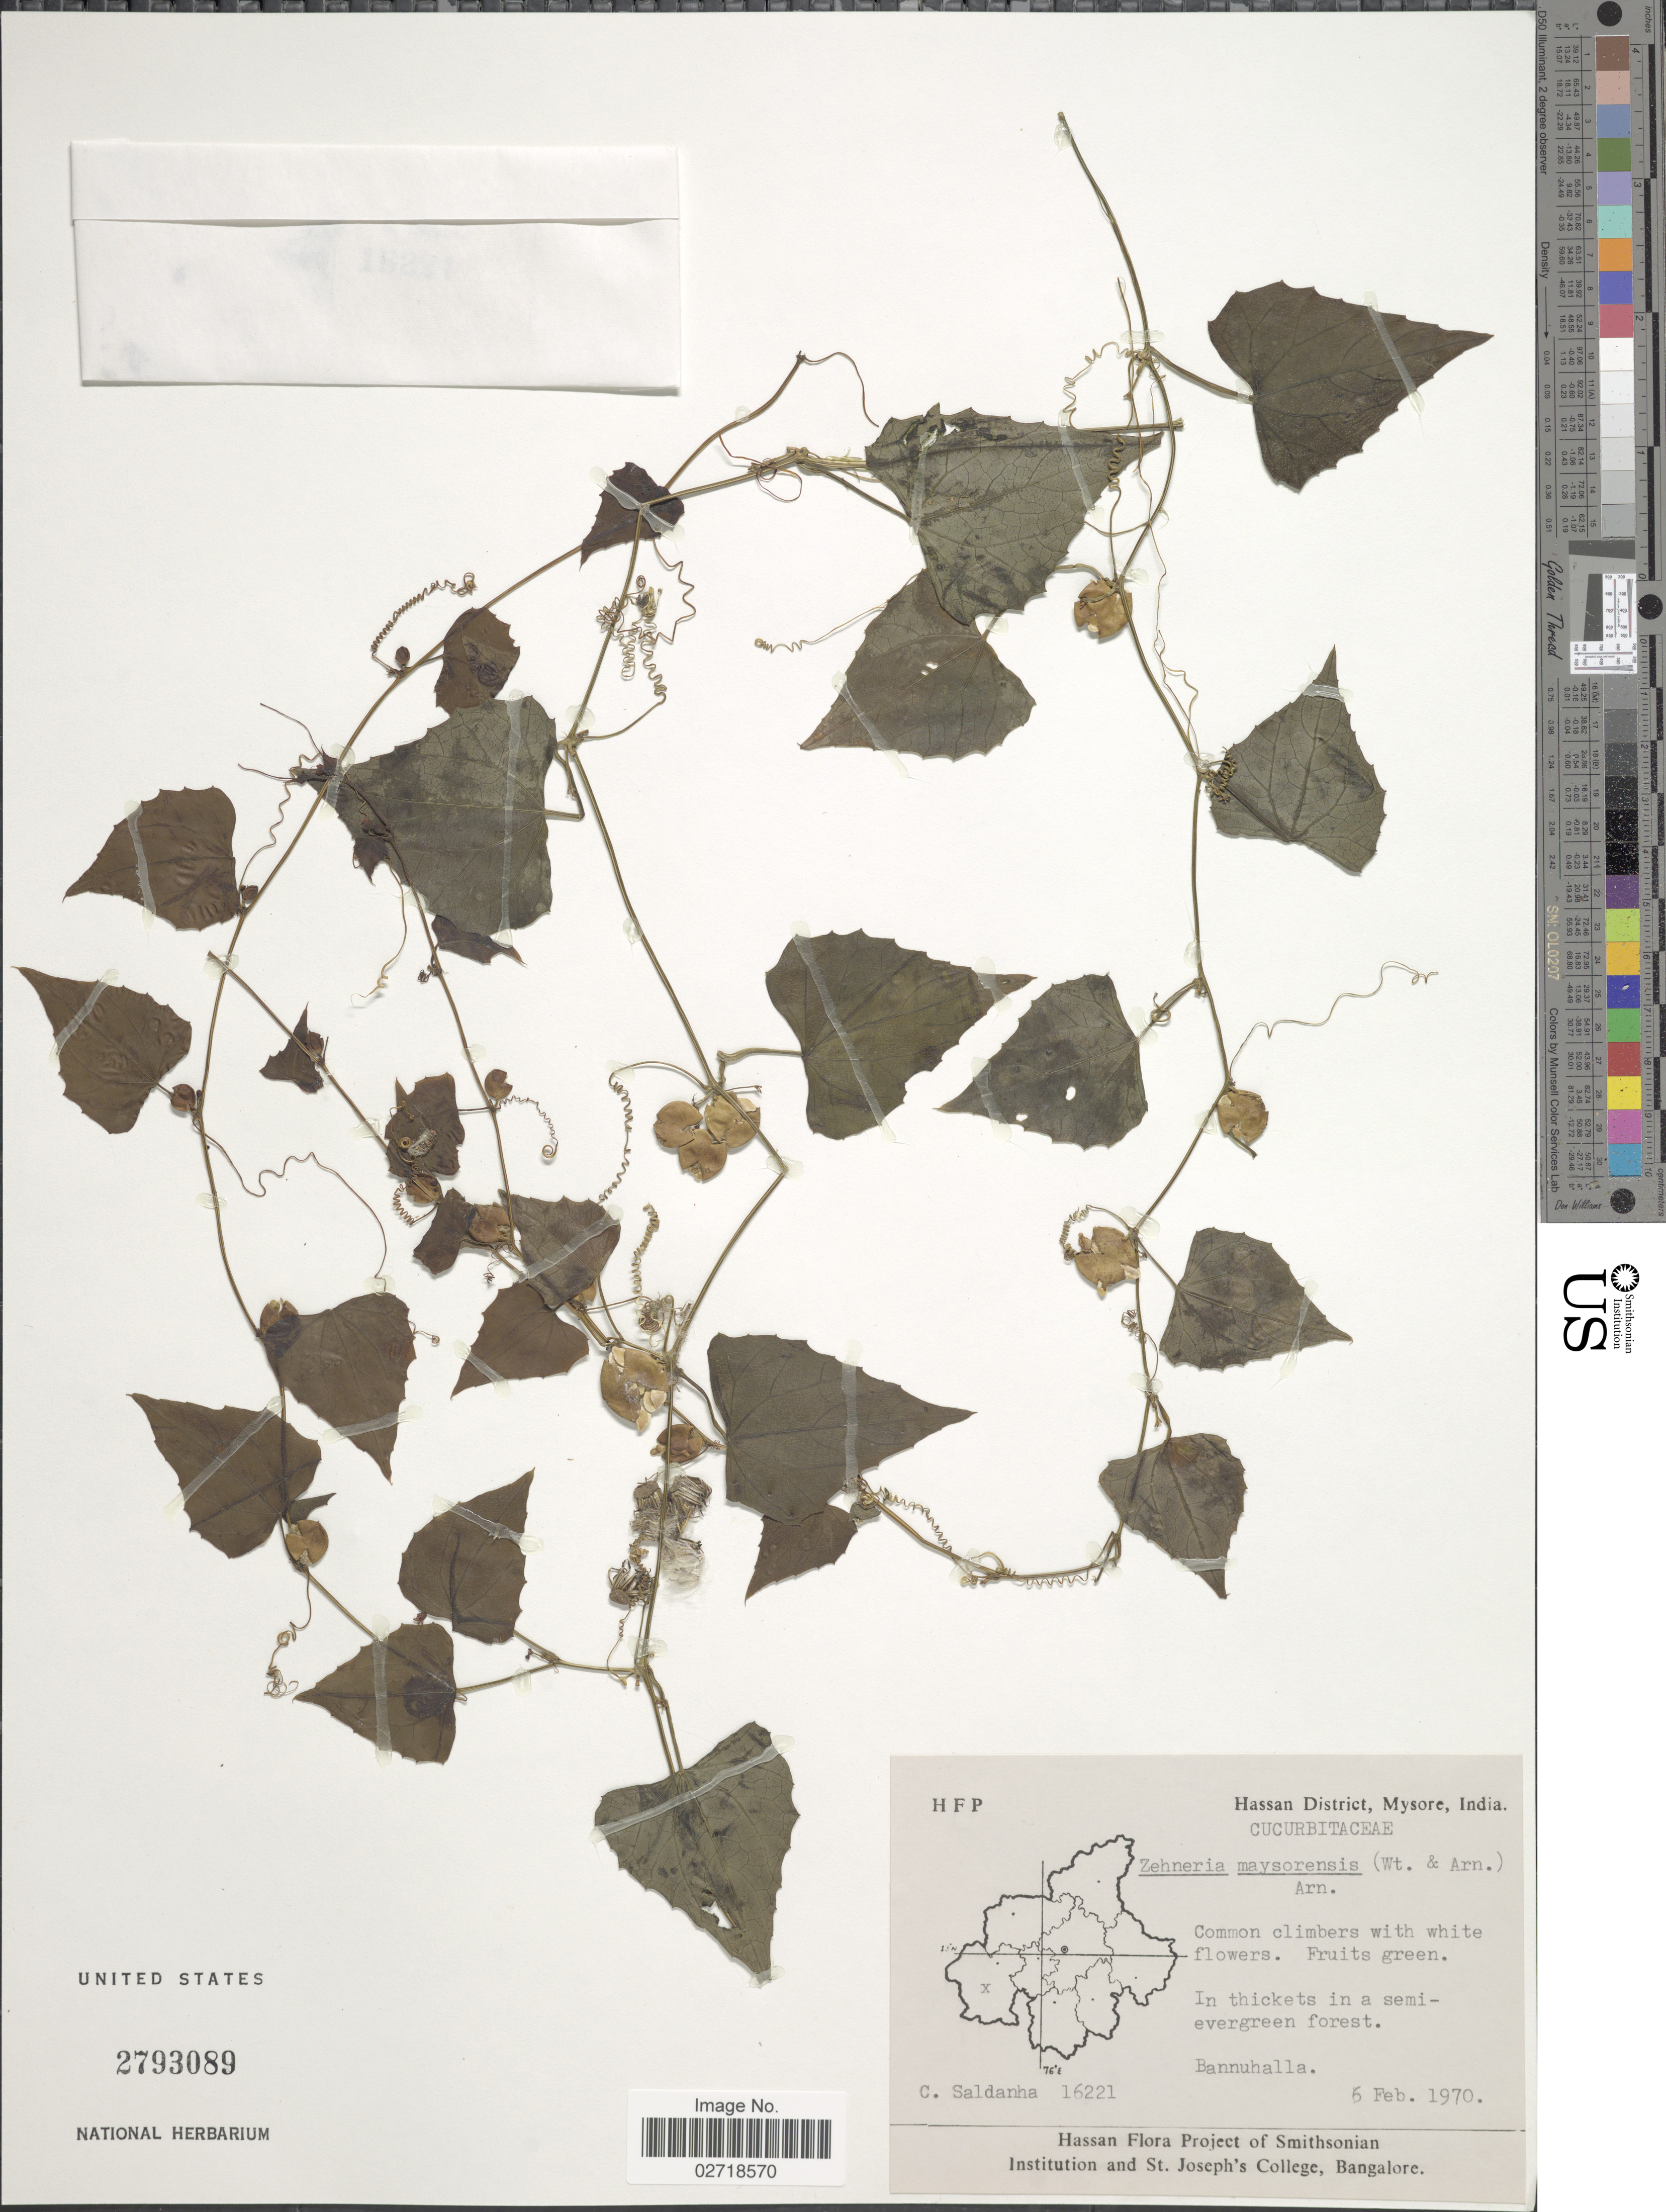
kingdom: Plantae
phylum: Tracheophyta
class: Magnoliopsida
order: Cucurbitales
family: Cucurbitaceae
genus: Zehneria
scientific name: Zehneria maysorensis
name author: (Wight & Arn.) Arn.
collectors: C. Saldanha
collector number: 16221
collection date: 1970-02-06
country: India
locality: Hassan District, Mysore, Bannuhalli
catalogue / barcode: US 2793089